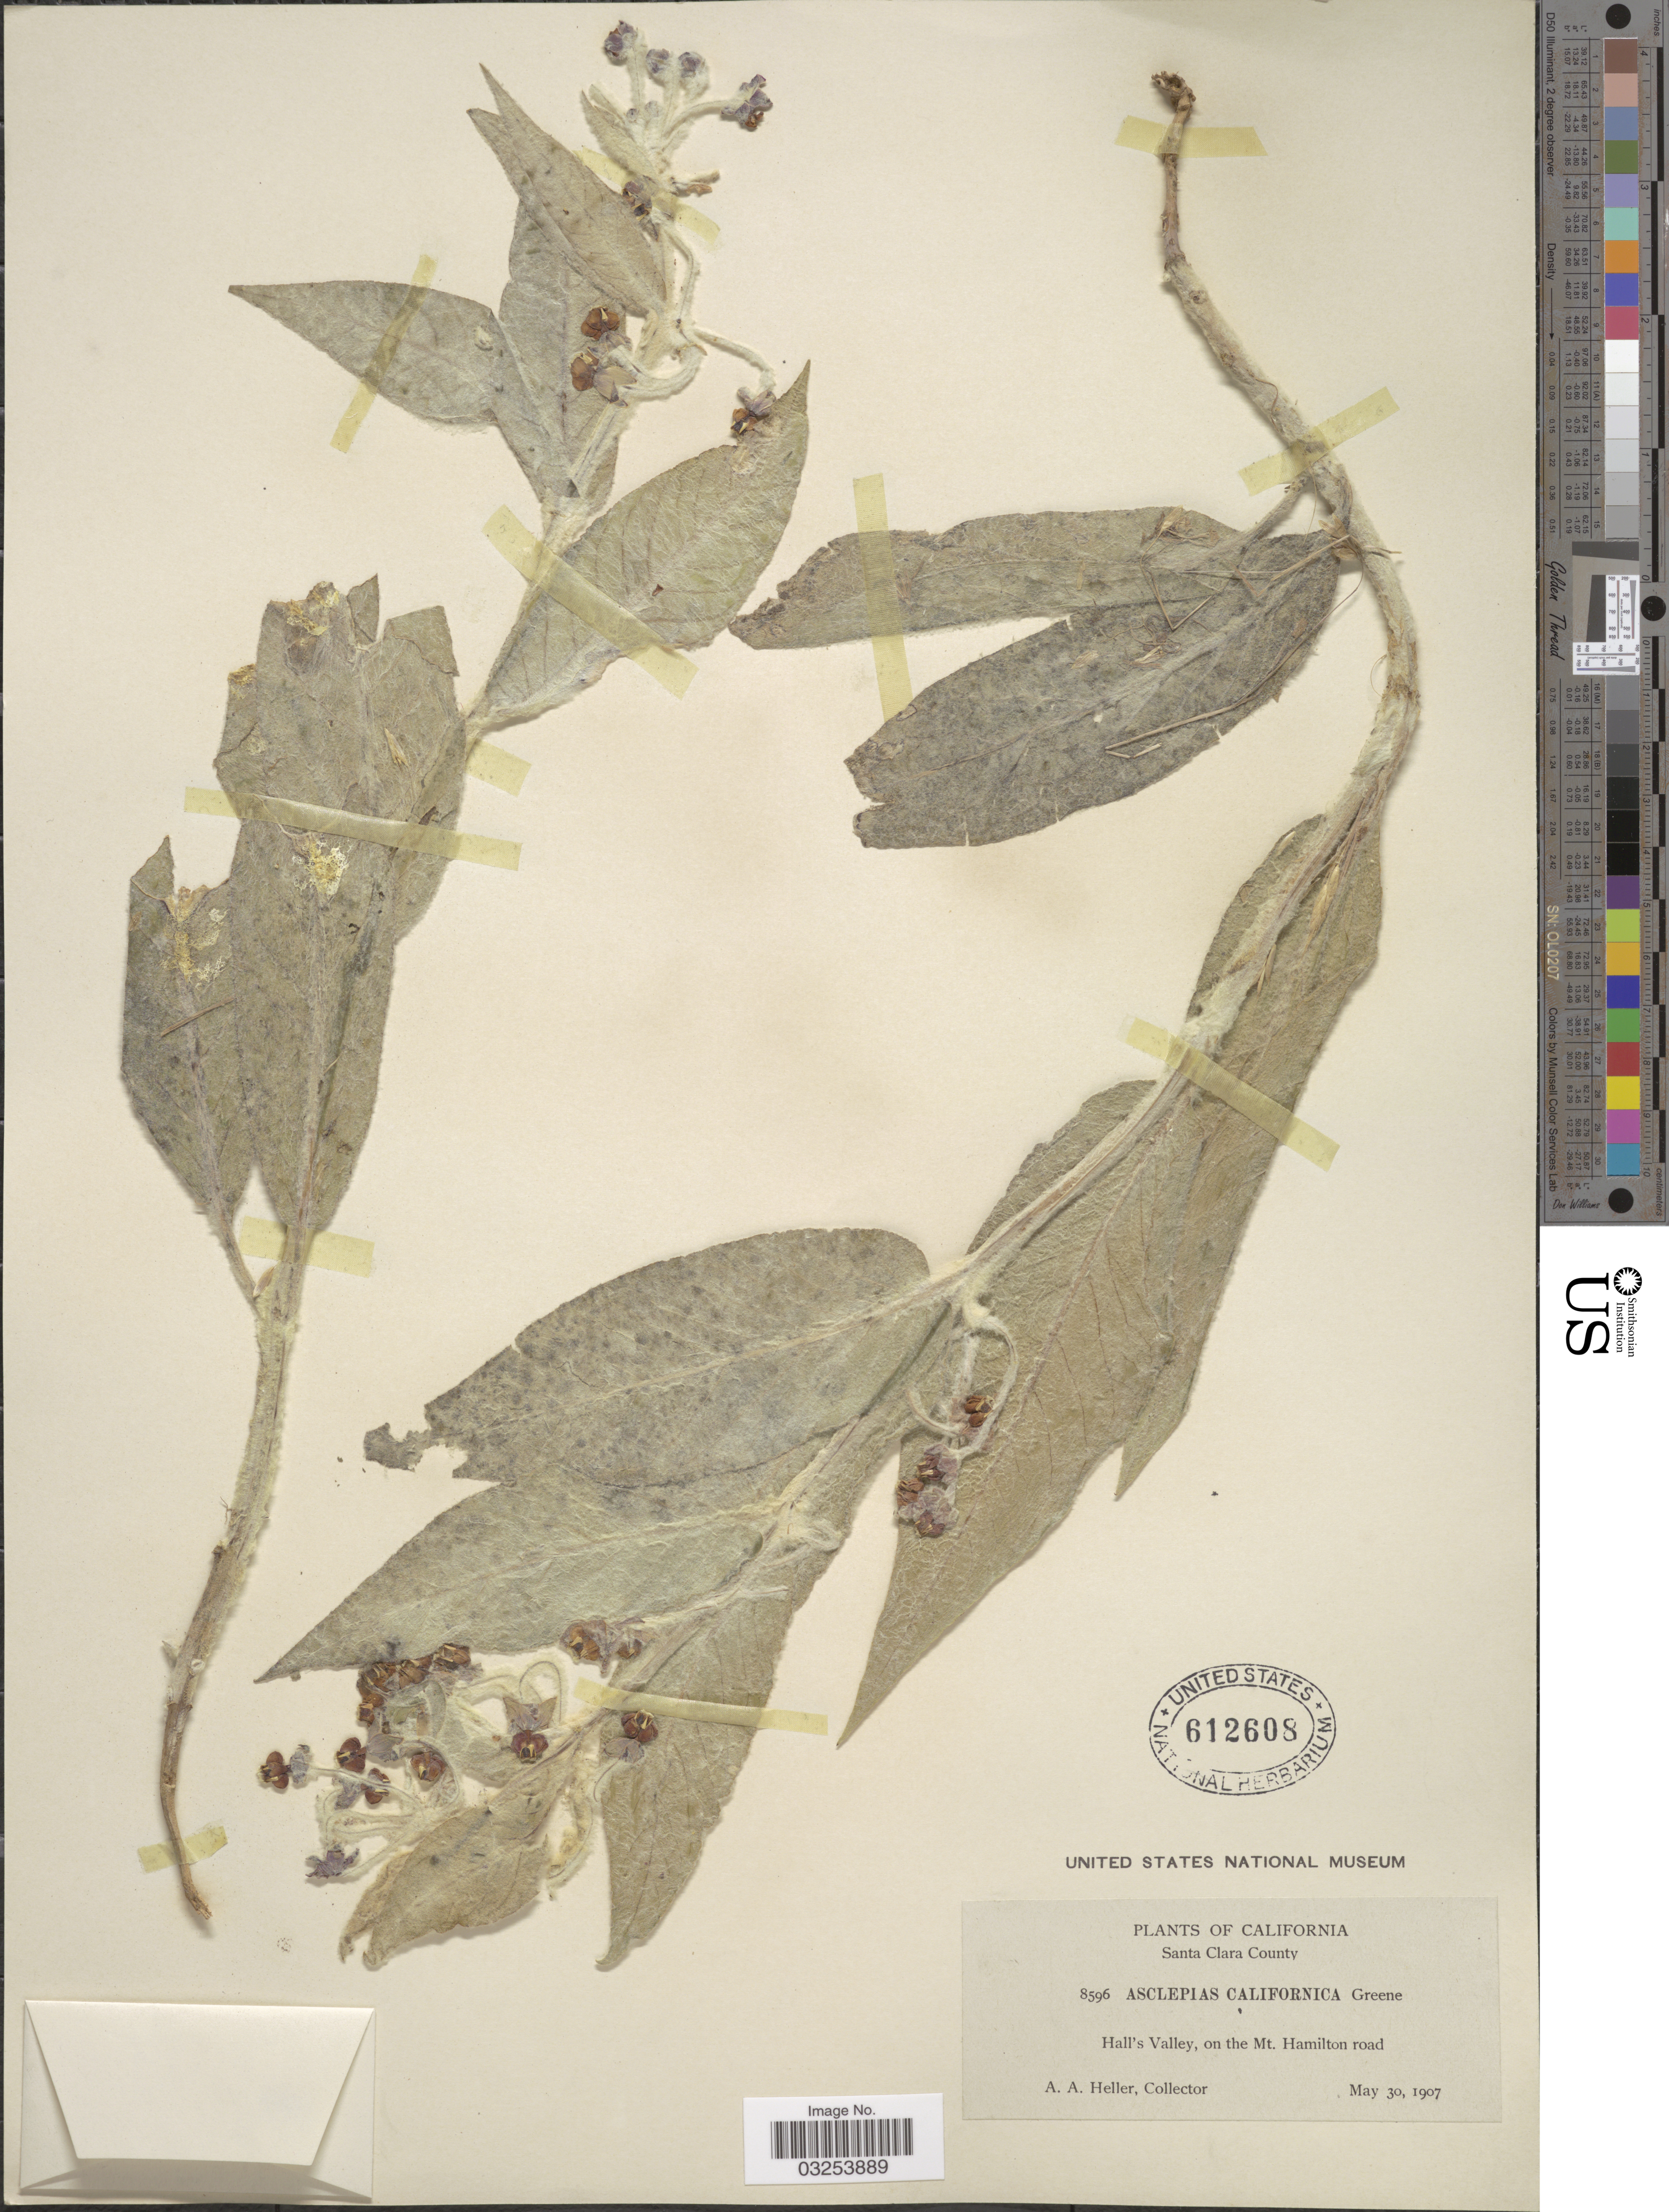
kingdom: Plantae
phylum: Tracheophyta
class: Magnoliopsida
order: Gentianales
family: Apocynaceae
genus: Asclepias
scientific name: Asclepias californica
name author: Greene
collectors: A. A. Heller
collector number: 8596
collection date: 1907-05-30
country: United States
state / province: California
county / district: Santa Clara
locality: Santa Clara County. Hall's Valley, on the Mt. Hamilton road.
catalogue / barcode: US 612608